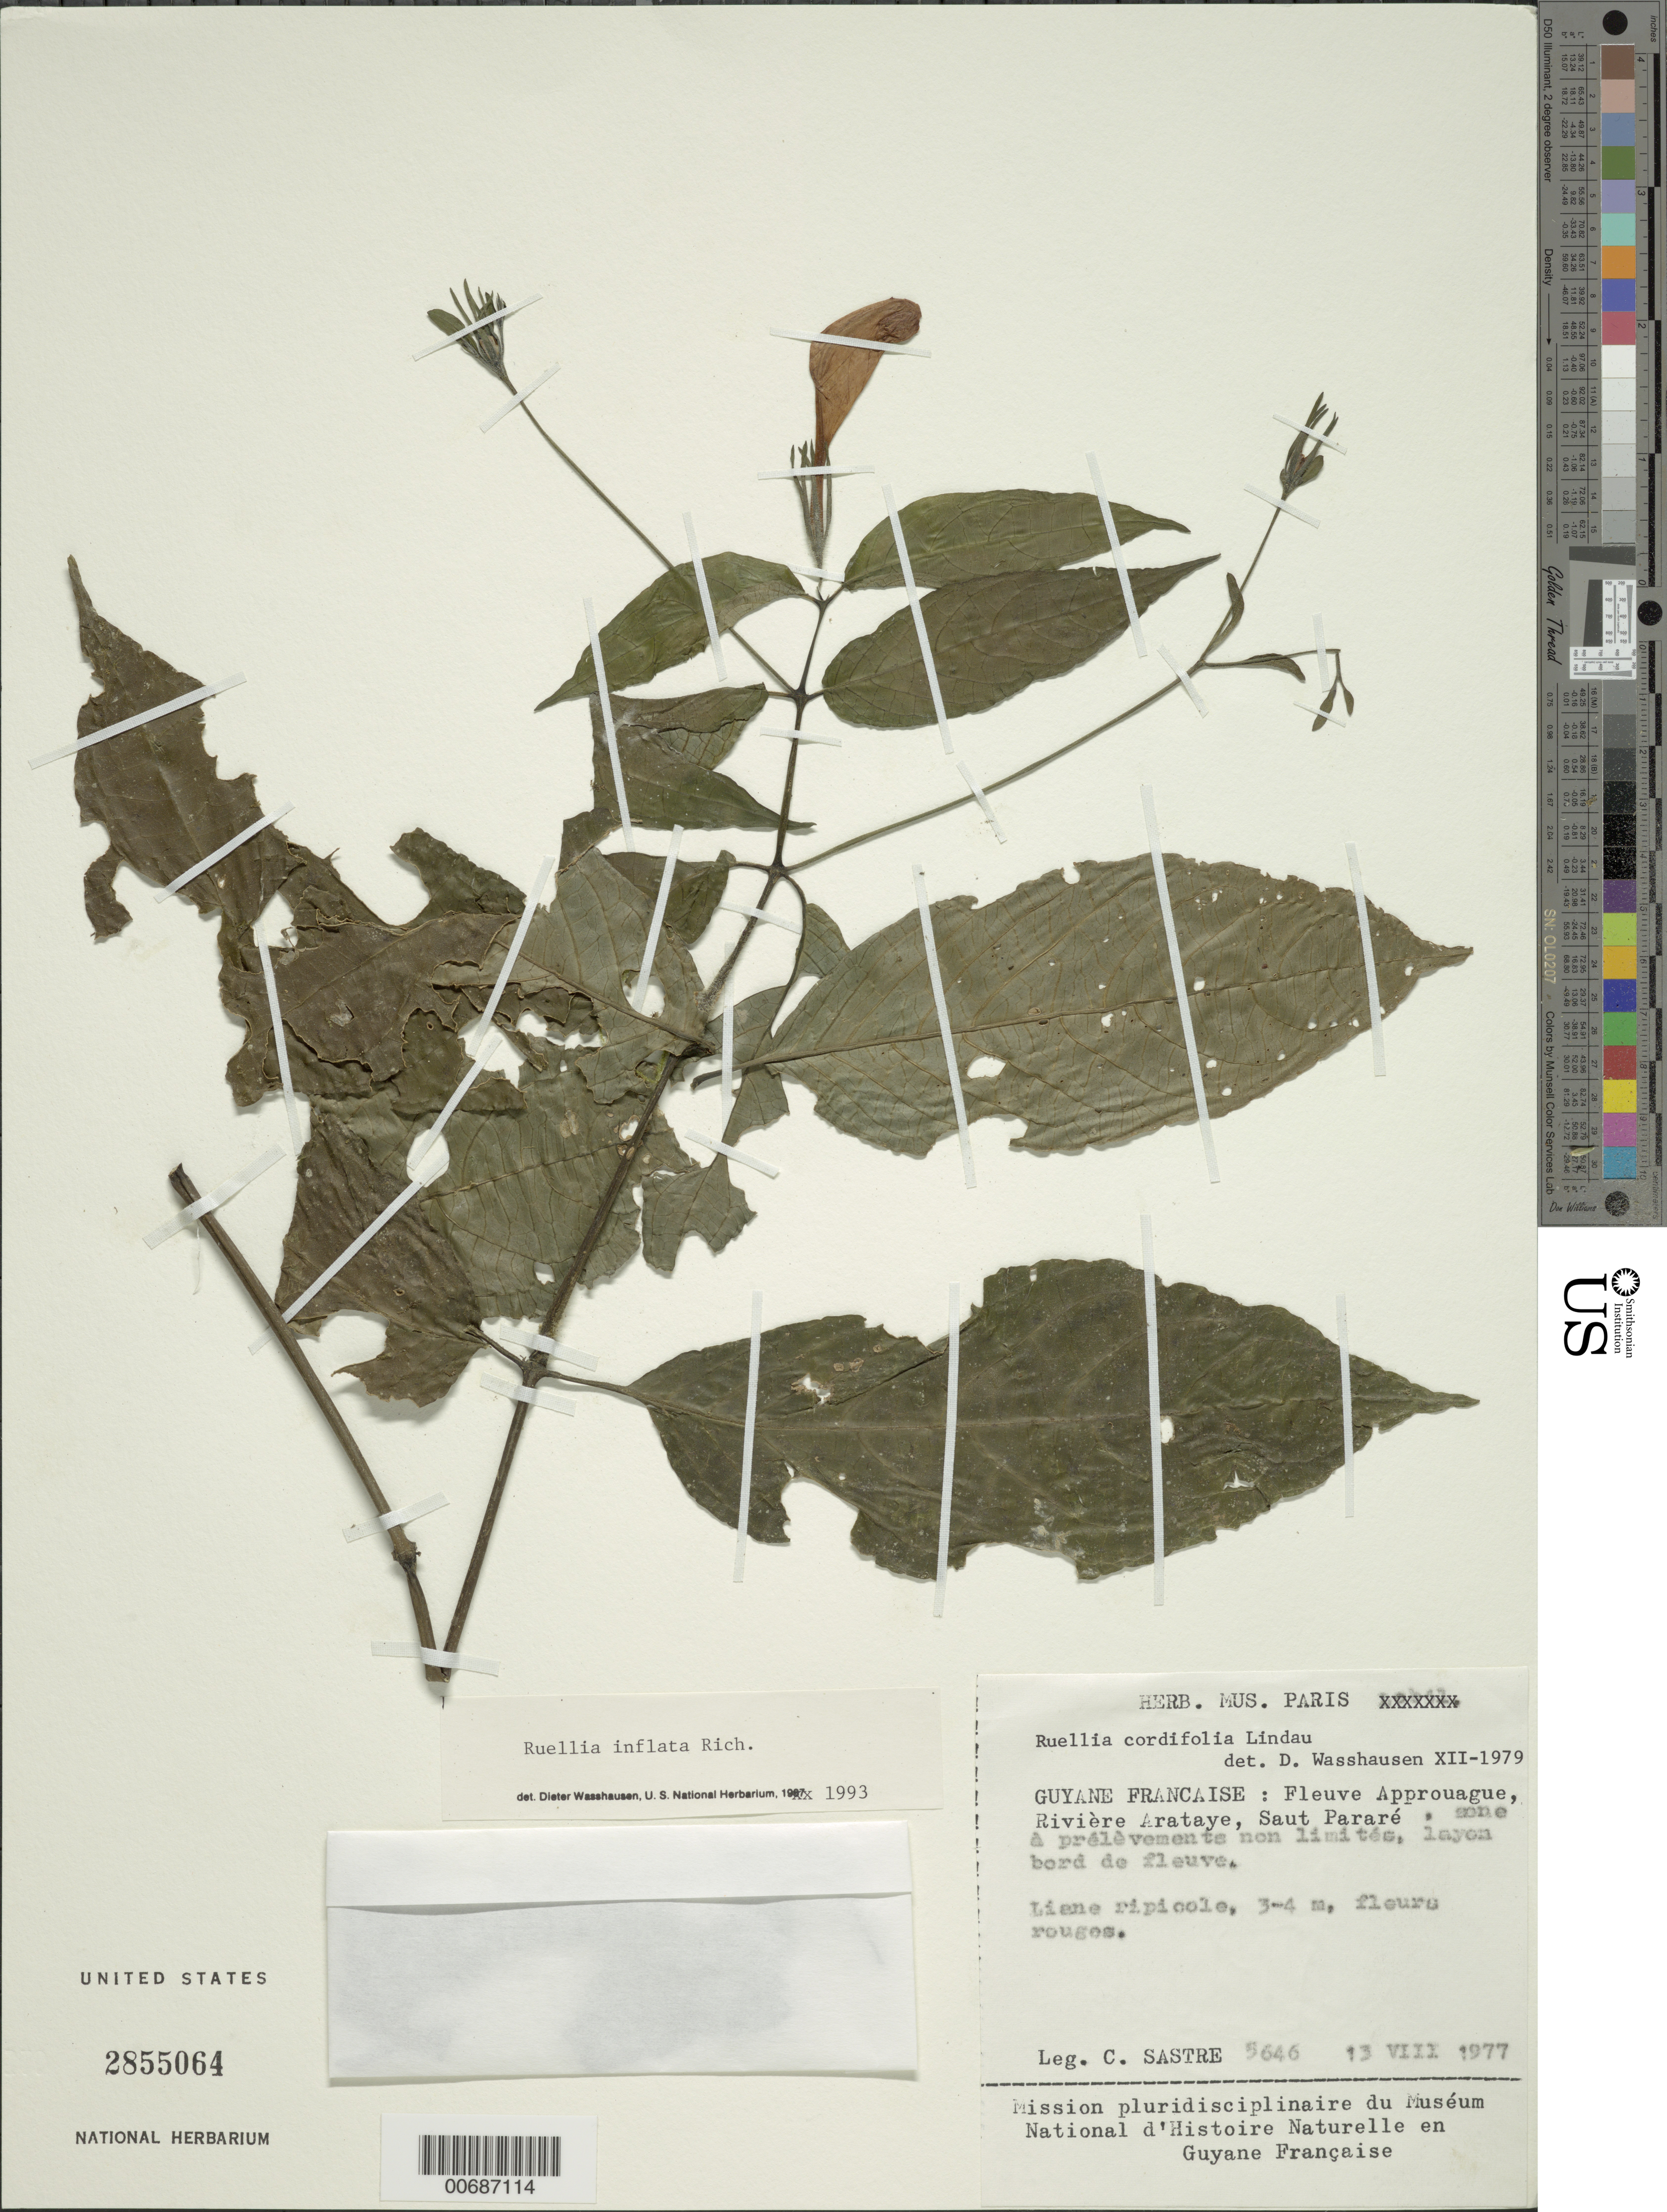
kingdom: Plantae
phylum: Tracheophyta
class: Magnoliopsida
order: Lamiales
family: Acanthaceae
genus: Ruellia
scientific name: Ruellia inflata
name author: Rich.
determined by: Wasshausen, Dieter C., (BOT), Smithsonian Institution - National Museum of Natural History (UNITED STATES)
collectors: C. H. L. Sastre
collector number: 5646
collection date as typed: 13-Aug-77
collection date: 1977-08-13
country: French Guiana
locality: Saut Pararé, Rivière Arataye, Fleuve Approuague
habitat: Zone à prélèvemente non limités, layon bord de fleuve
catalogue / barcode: US 2855064